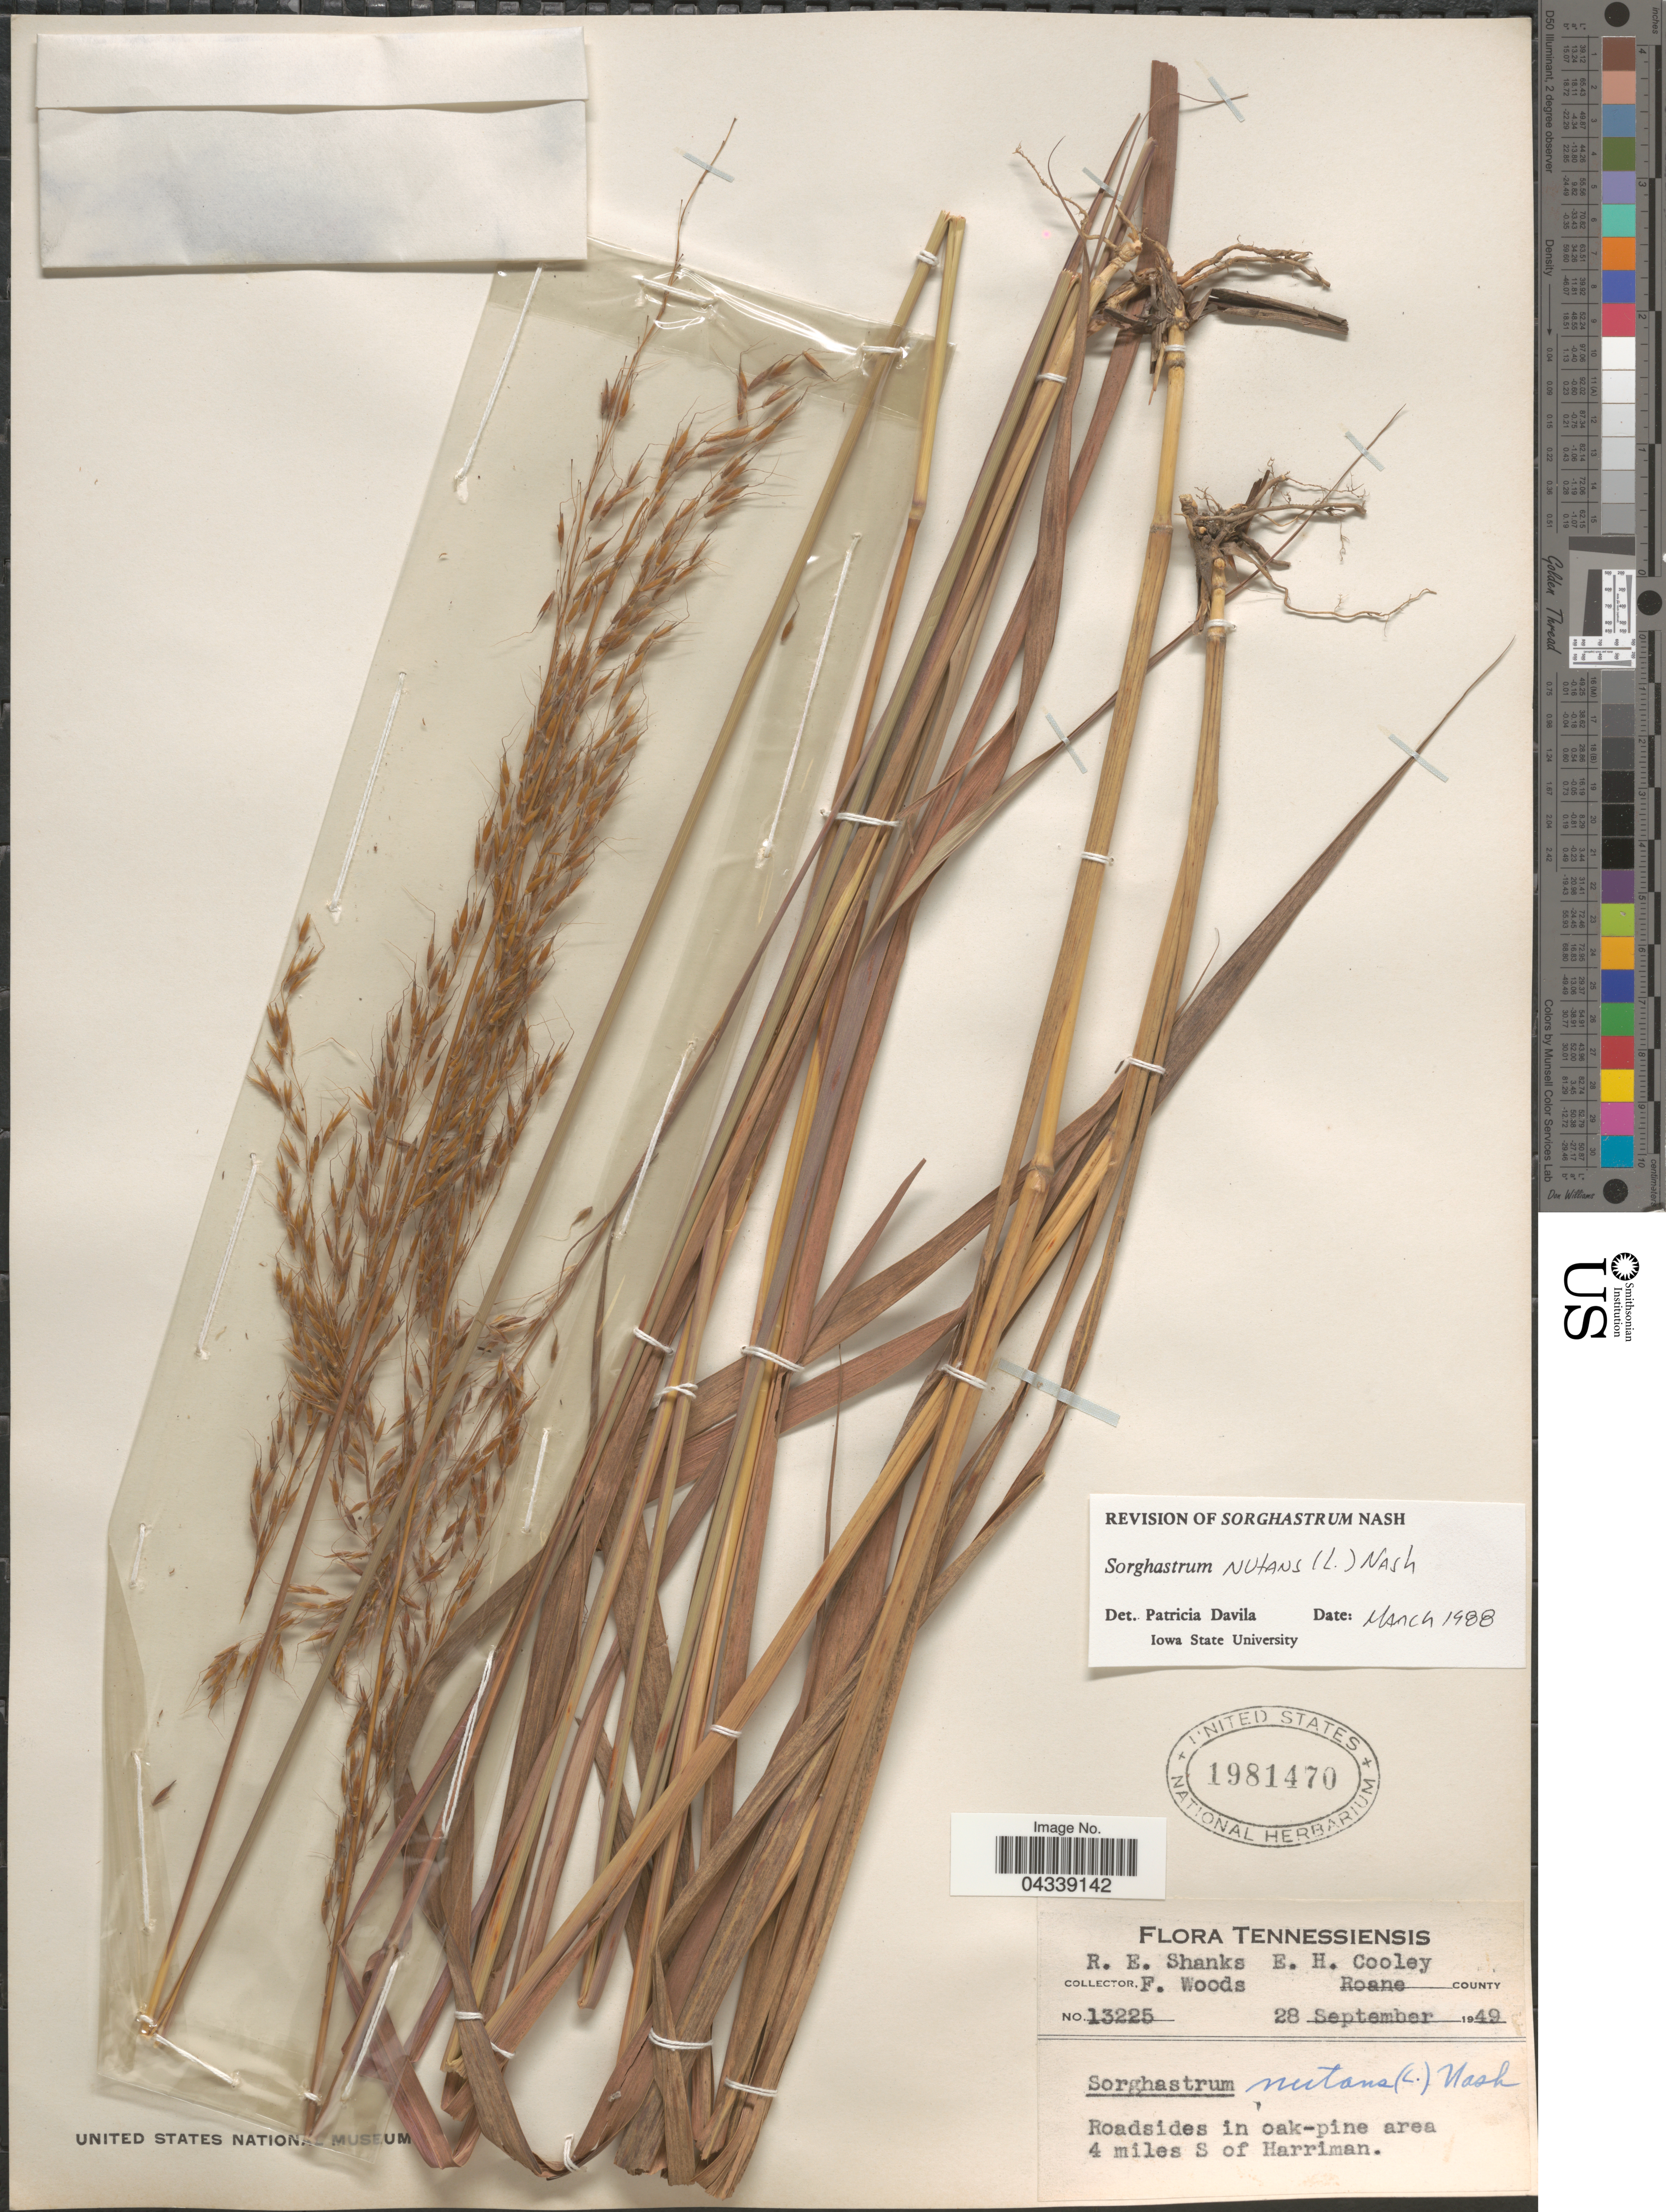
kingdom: Plantae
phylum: Tracheophyta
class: Liliopsida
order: Poales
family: Poaceae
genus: Sorghastrum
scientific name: Sorghastrum nutans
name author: (L.) Nash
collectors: R. Shanks, E. H. Cooley & F. Woods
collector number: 13225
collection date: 1949-09-28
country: United States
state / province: Tennessee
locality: Roane County. Roadsides in oak-pine area 4 miles S of Harriman.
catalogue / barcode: US 1981470